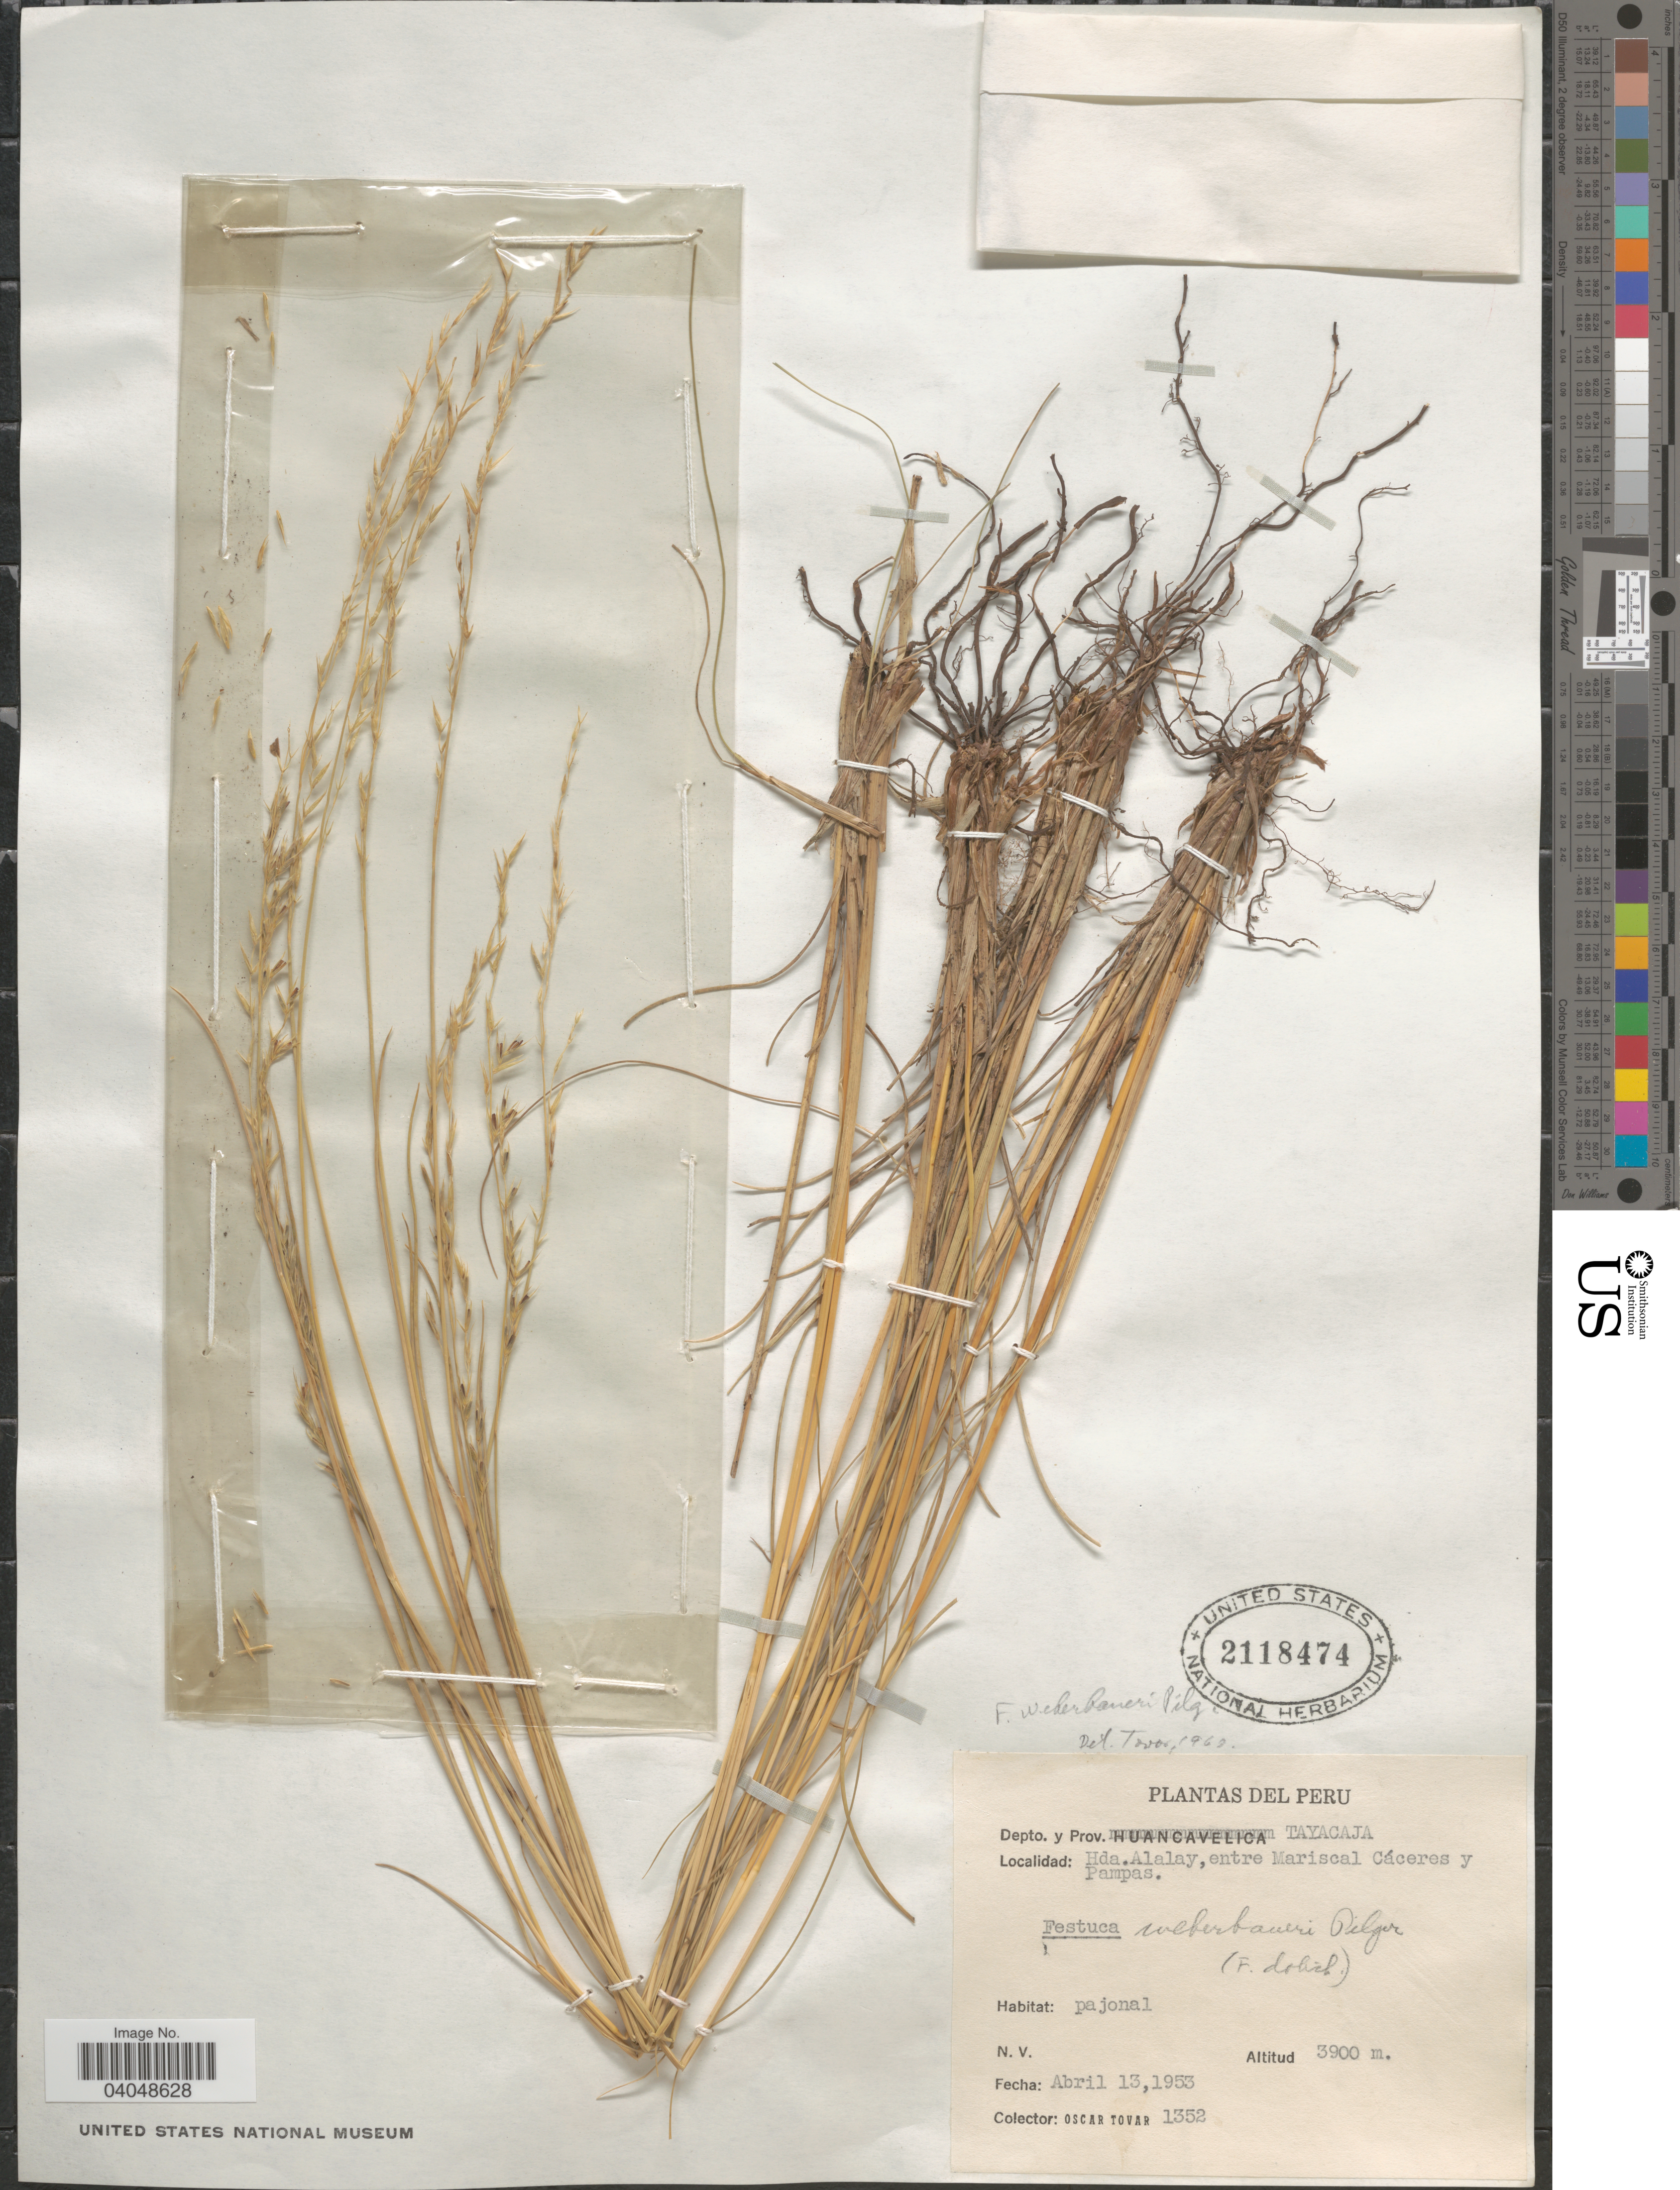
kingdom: Plantae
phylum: Tracheophyta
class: Liliopsida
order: Poales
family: Poaceae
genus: Festuca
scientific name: Festuca weberbaueri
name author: Pilg.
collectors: Ó. Tovar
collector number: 1352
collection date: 1953-04-13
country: Peru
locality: Depto. y Prov. Tayacaja. Hda. Alalay, entre Mariscal Cáceres y Pampas.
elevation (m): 3900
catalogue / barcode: US 2118474